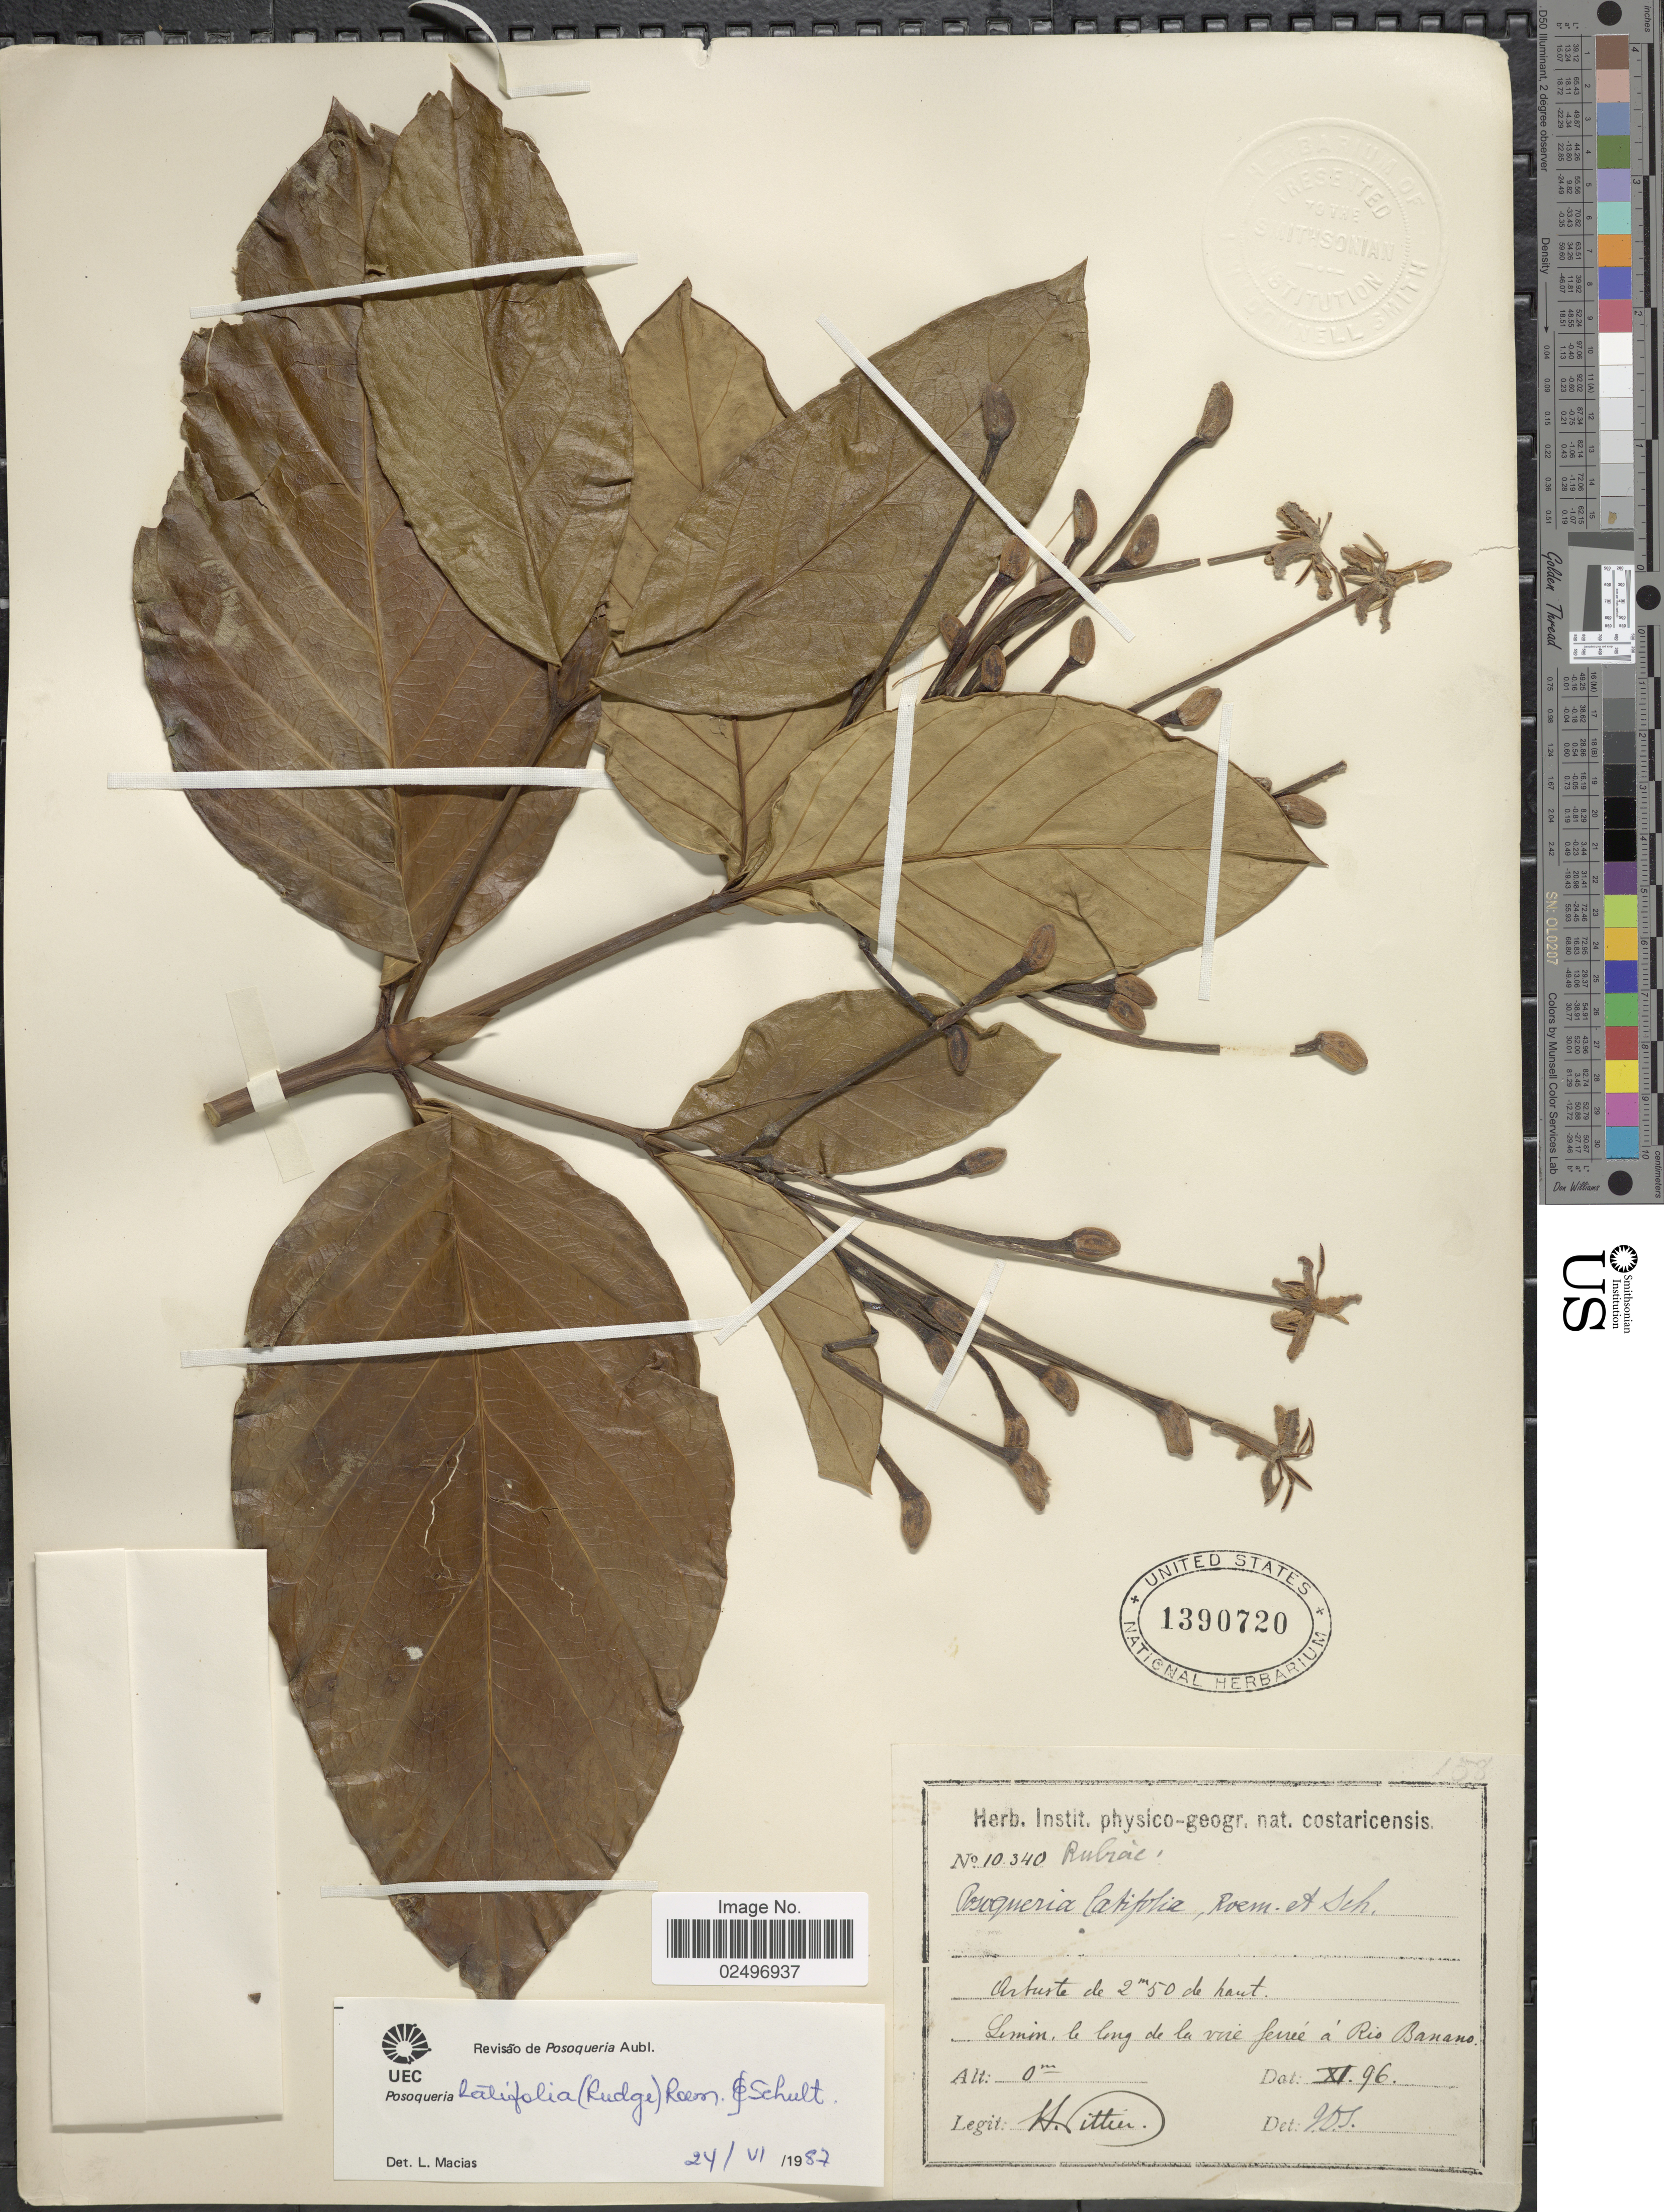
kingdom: Plantae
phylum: Tracheophyta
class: Magnoliopsida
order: Gentianales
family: Rubiaceae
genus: Posoqueria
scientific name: Posoqueria latifolia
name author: (Rudge) Roem. & Schult.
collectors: H. F. Pittier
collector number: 10340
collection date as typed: Transcribed d/m/y: /11/96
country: Costa Rica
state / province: Limón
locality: Le long de la vire ferreé á Rio Banano [along railroad at Rio Banano]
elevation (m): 0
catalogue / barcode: US 1390720